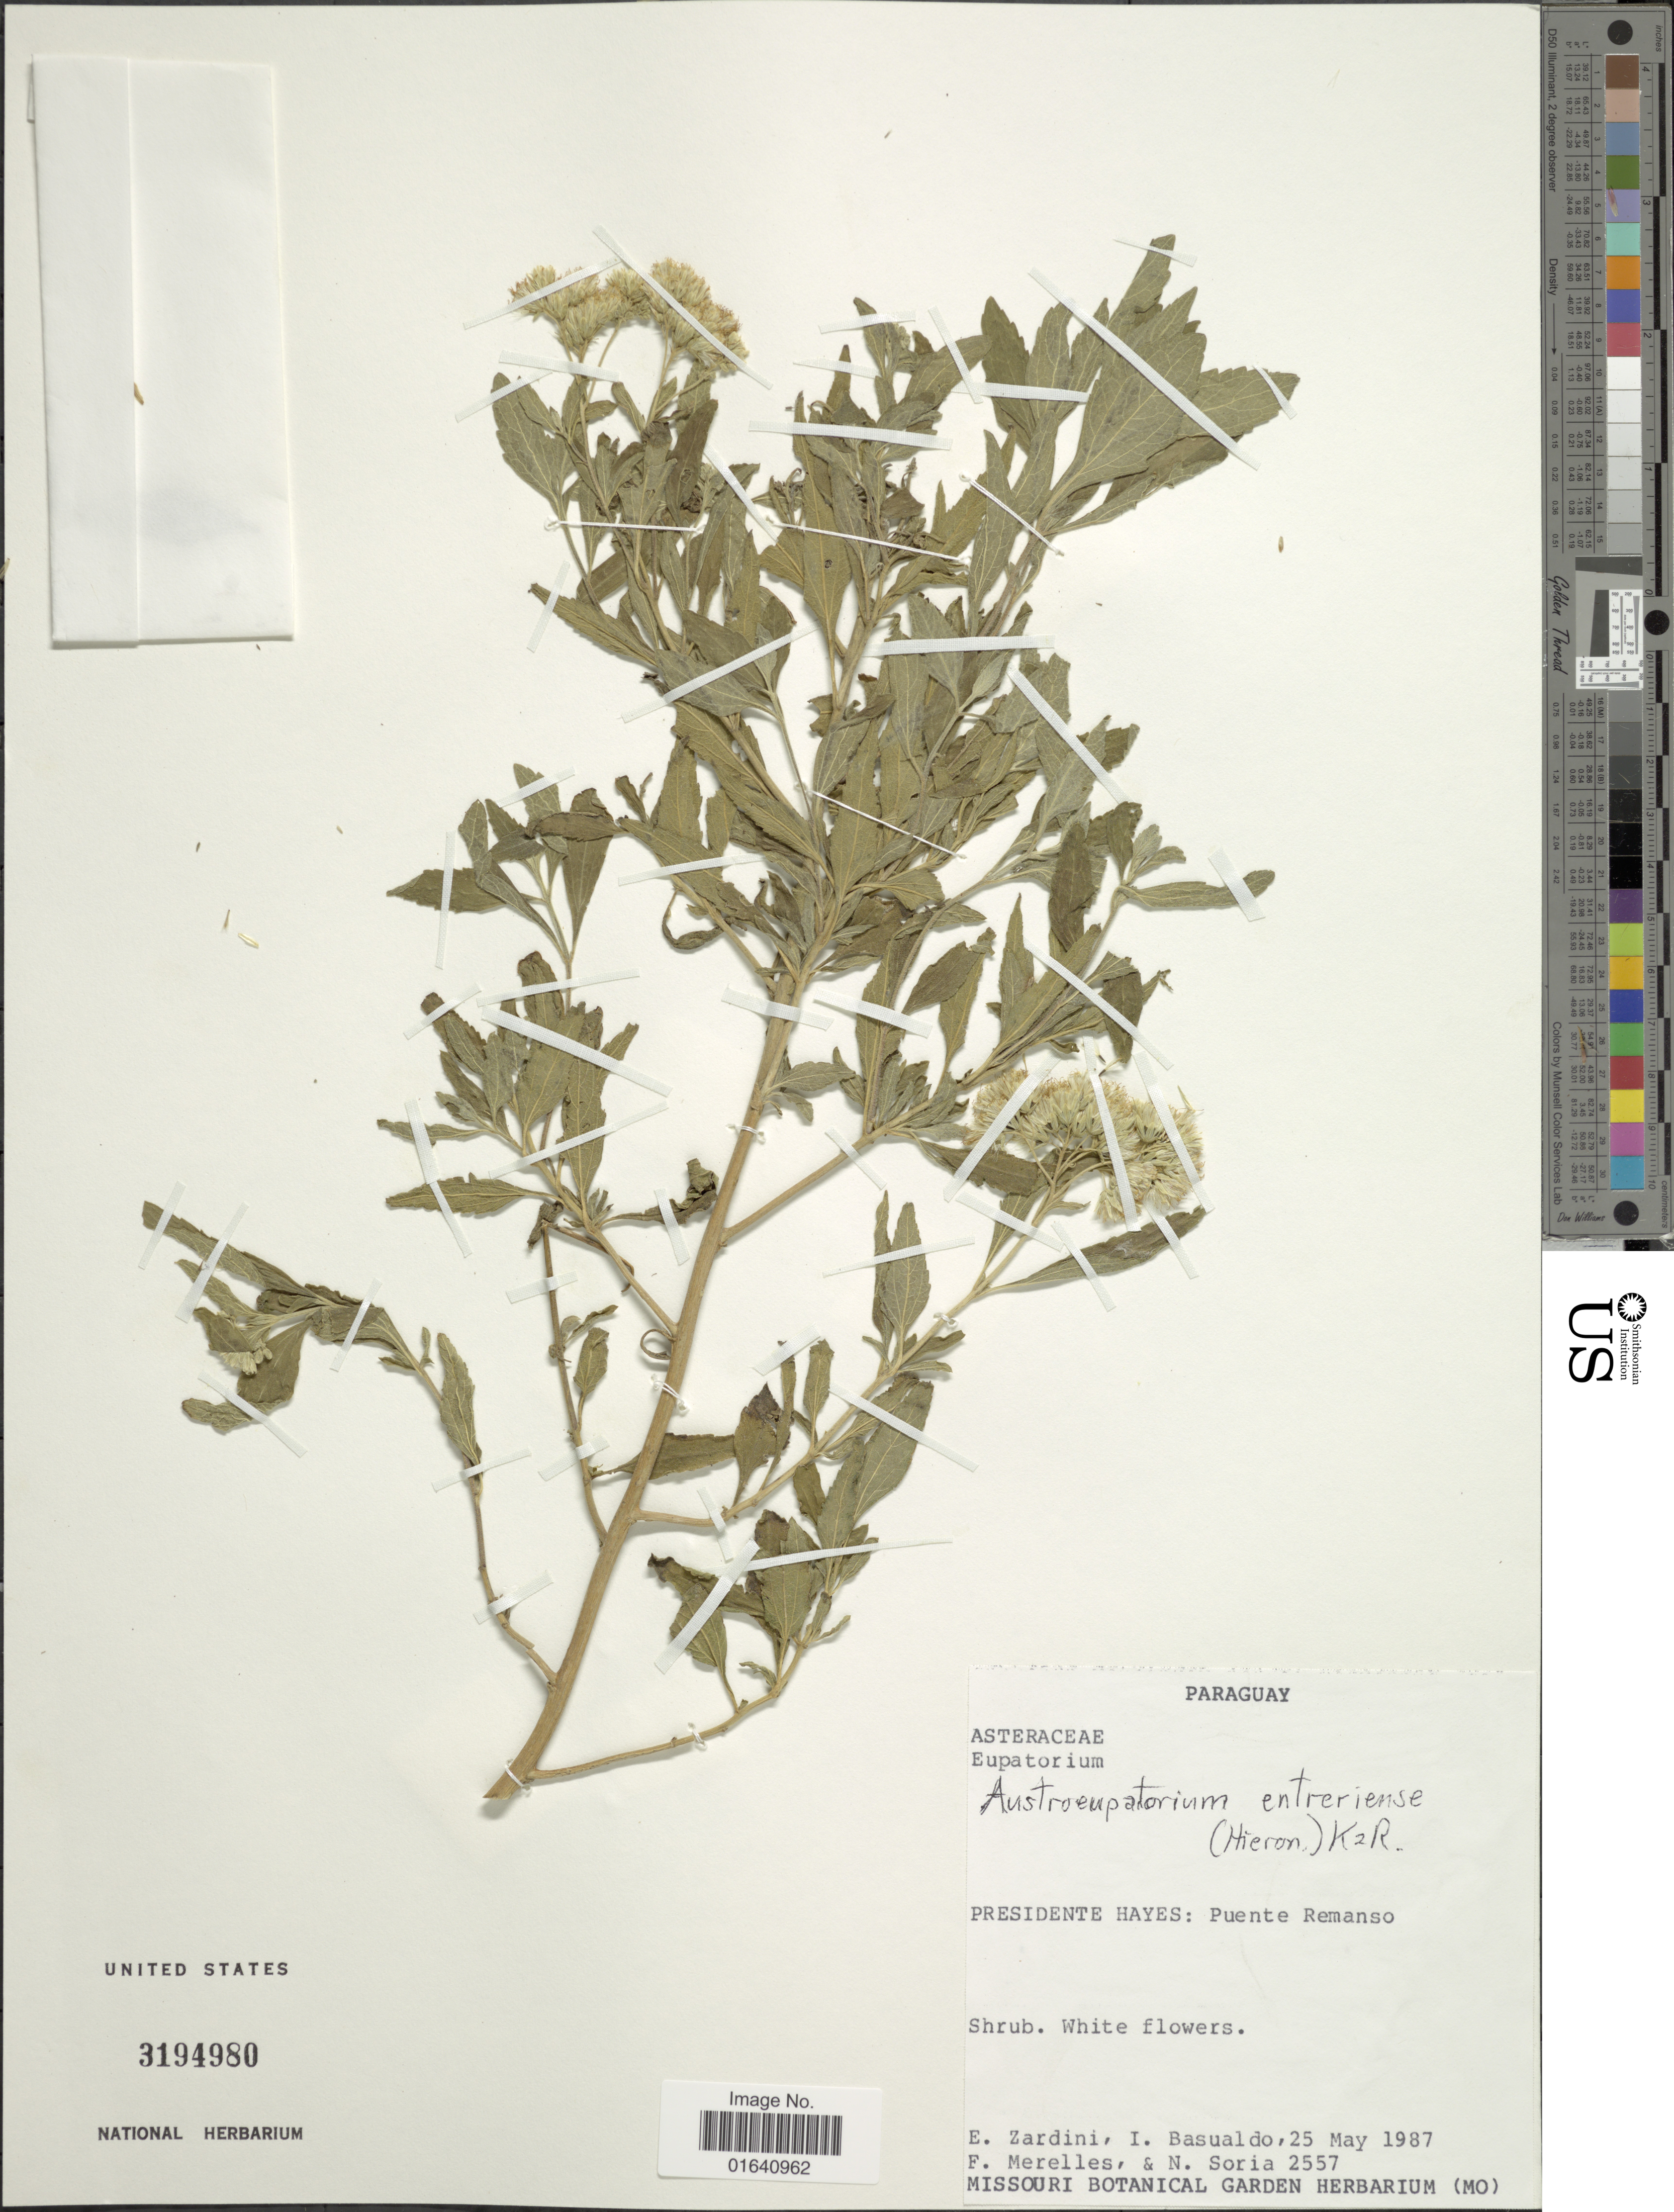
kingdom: Plantae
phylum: Tracheophyta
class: Magnoliopsida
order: Asterales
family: Asteraceae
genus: Austroeupatorium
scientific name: Austroeupatorium entreriense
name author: (Hieron.) R.M. King & H. Rob.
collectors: E. M. Zardini, I. Basualdo, F. Merelles & N. Soria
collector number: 2557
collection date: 1987-05-25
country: Paraguay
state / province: Presidente Hayes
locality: Puente Remanso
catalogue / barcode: US 3194980